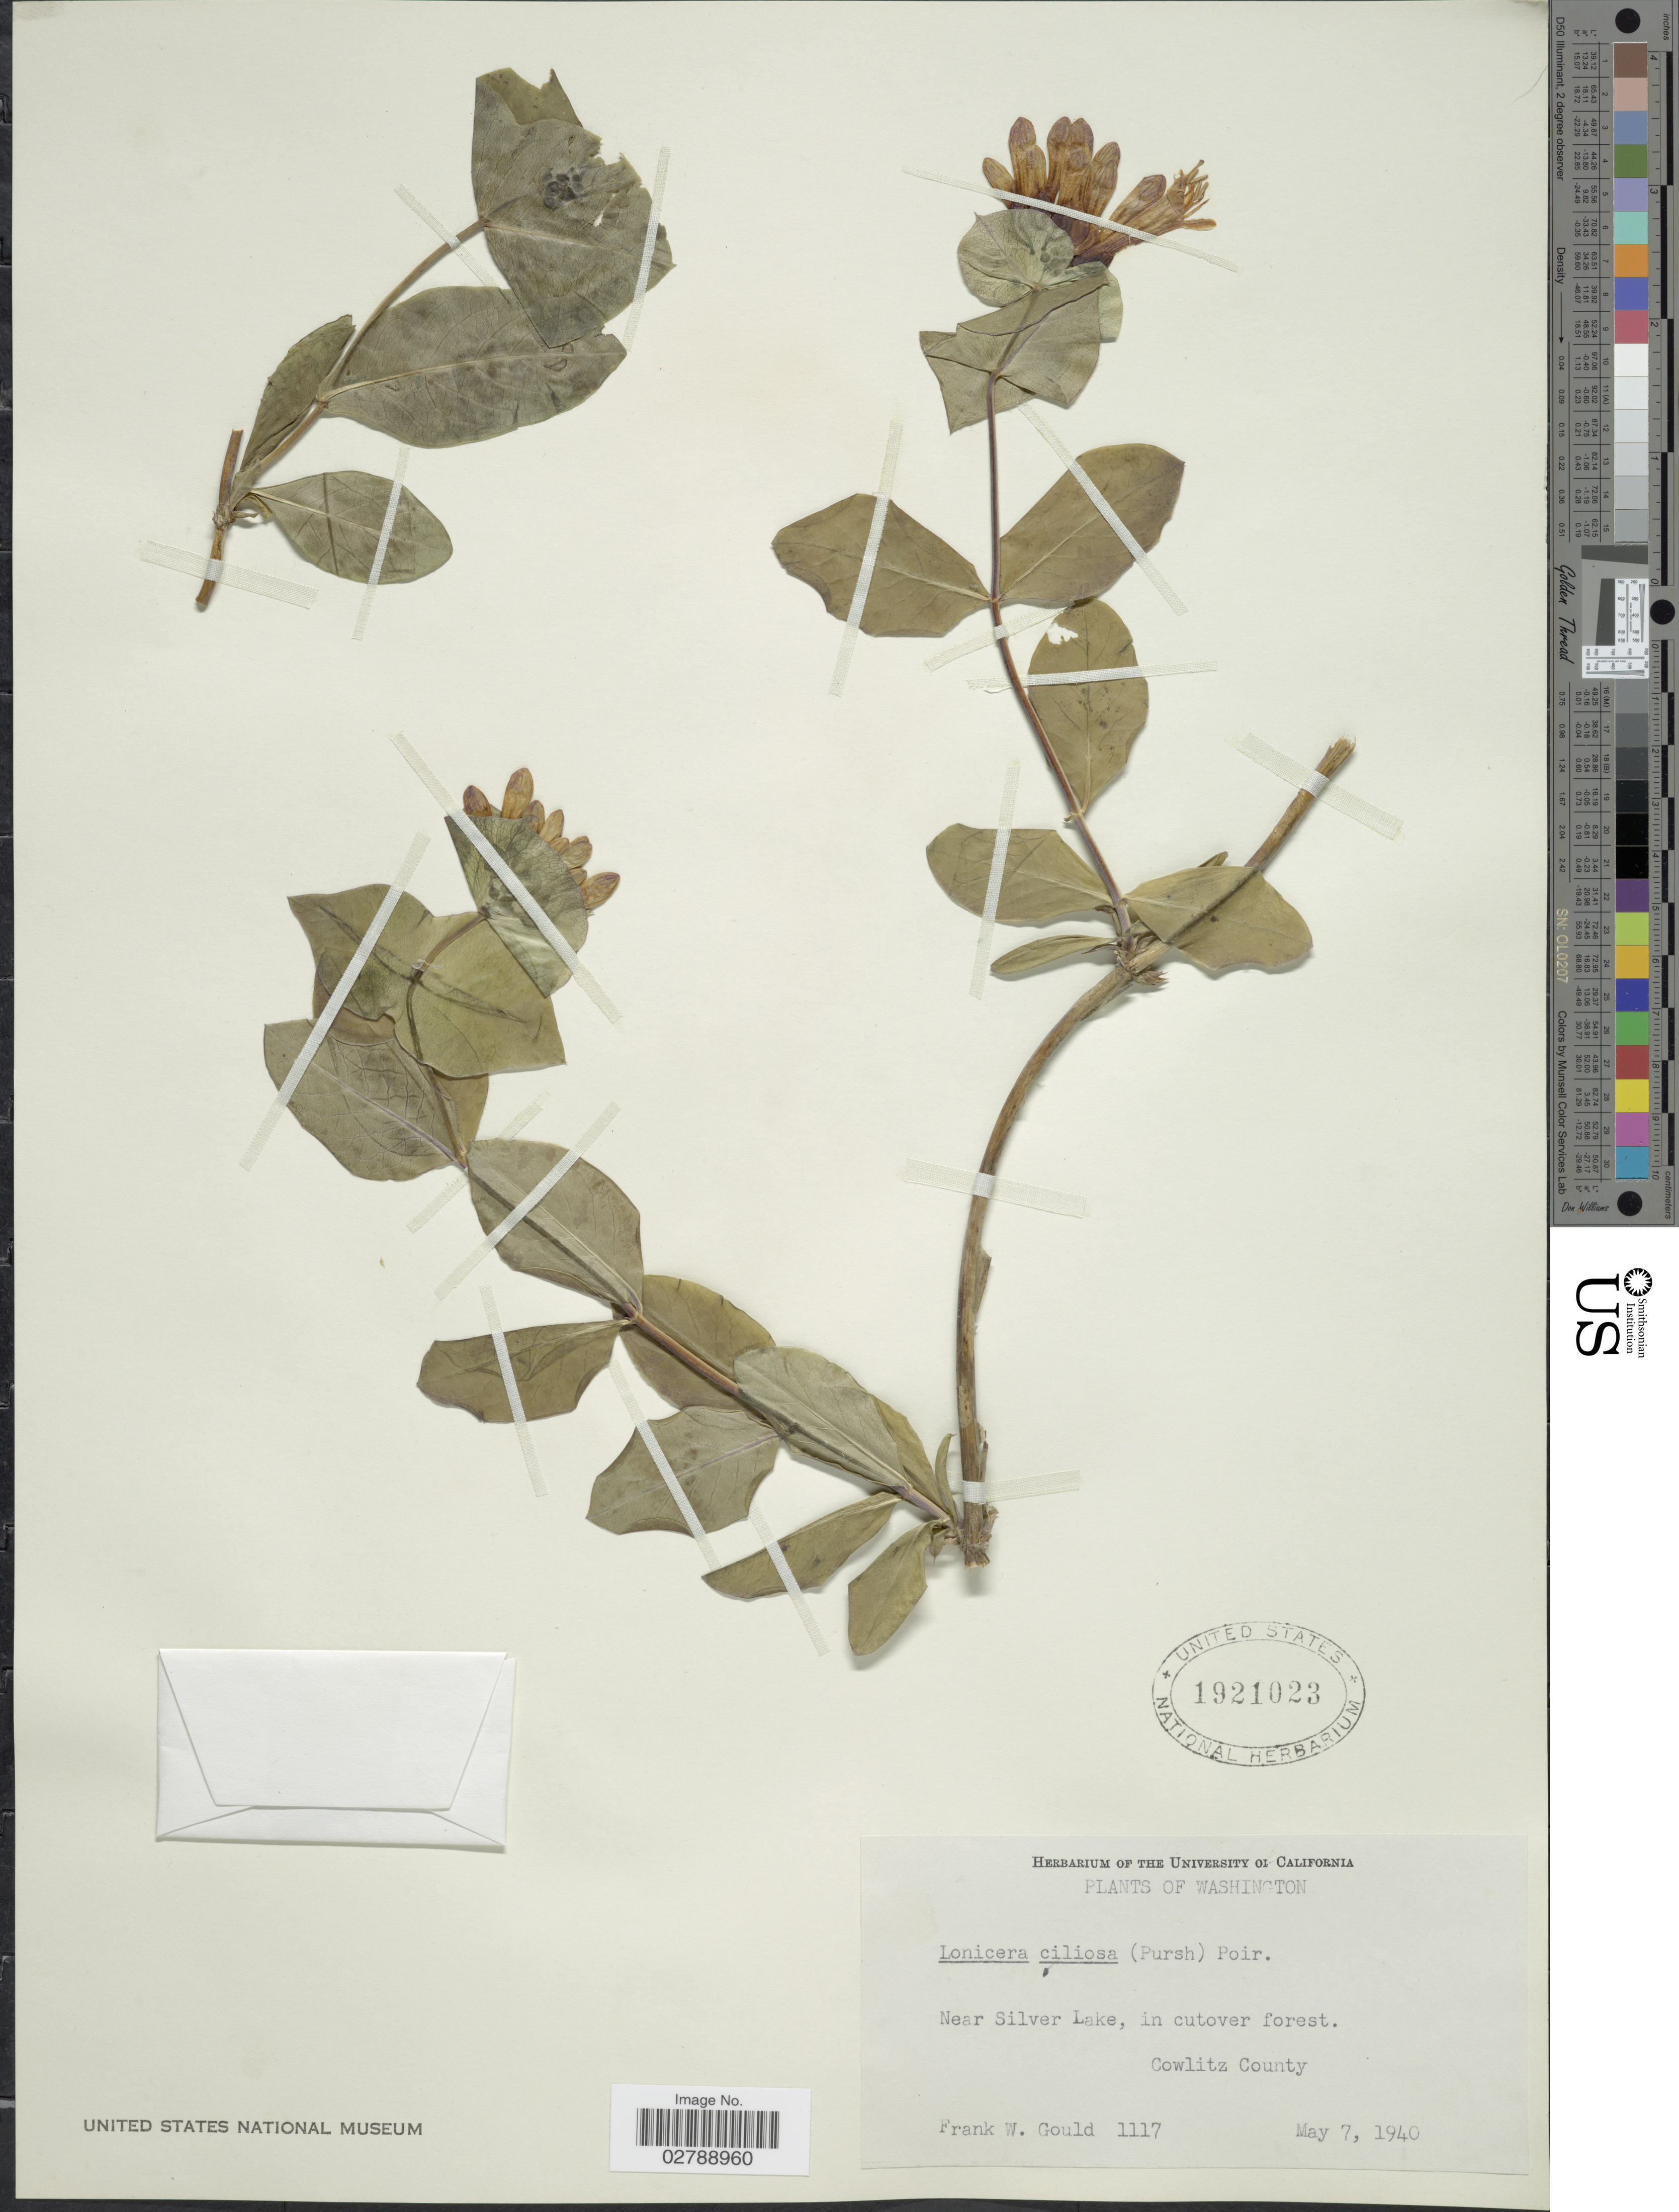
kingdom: Plantae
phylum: Tracheophyta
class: Magnoliopsida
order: Dipsacales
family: Caprifoliaceae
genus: Lonicera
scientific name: Lonicera ciliosa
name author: Poir.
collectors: F. W. Gould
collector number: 1117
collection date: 1940-05-07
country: United States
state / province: Washington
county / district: Cowlitz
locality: Near Silver Lake, in cutover forest. Cowlitz County.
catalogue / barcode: US 1921023